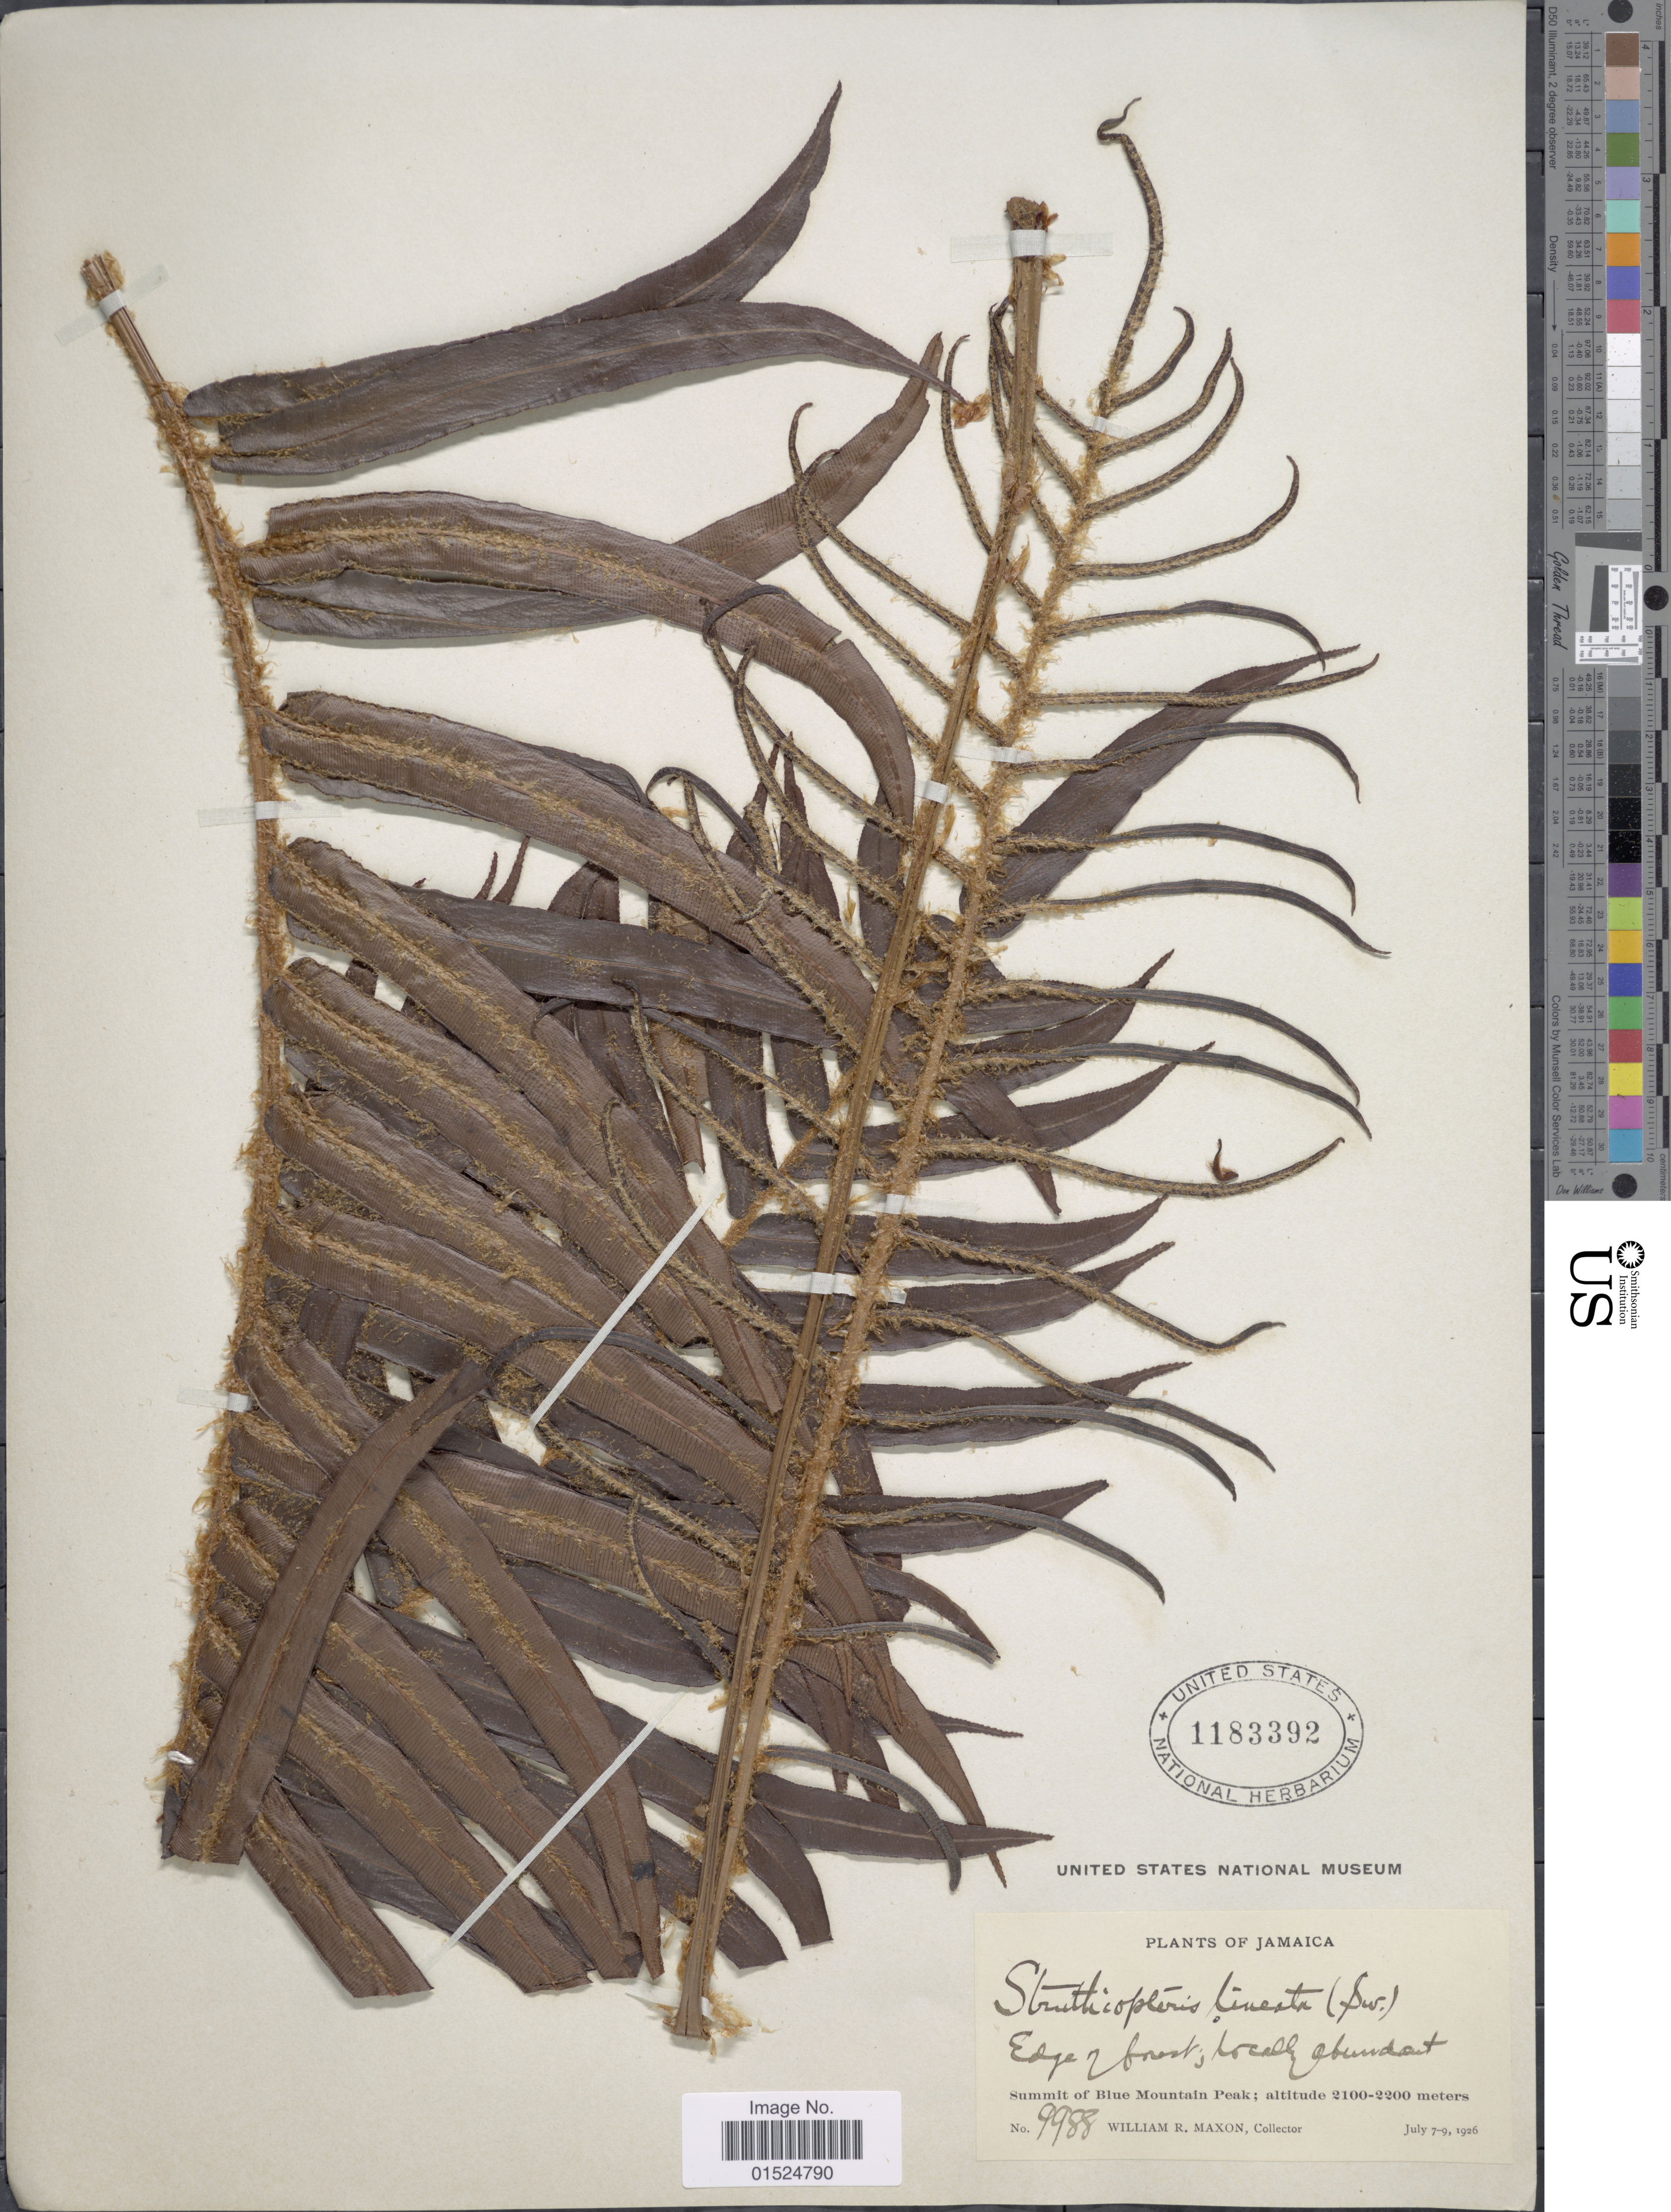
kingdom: Plantae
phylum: Tracheophyta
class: Polypodiopsida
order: Polypodiales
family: Blechnaceae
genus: Blechnum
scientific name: Blechnum lineatum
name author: (Sw.) C. Chr.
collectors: W. R. Maxon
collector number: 9988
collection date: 1926-07-07/1926-07-09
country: Jamaica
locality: Summit of Blue Mountain Peak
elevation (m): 2100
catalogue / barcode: US 1183392